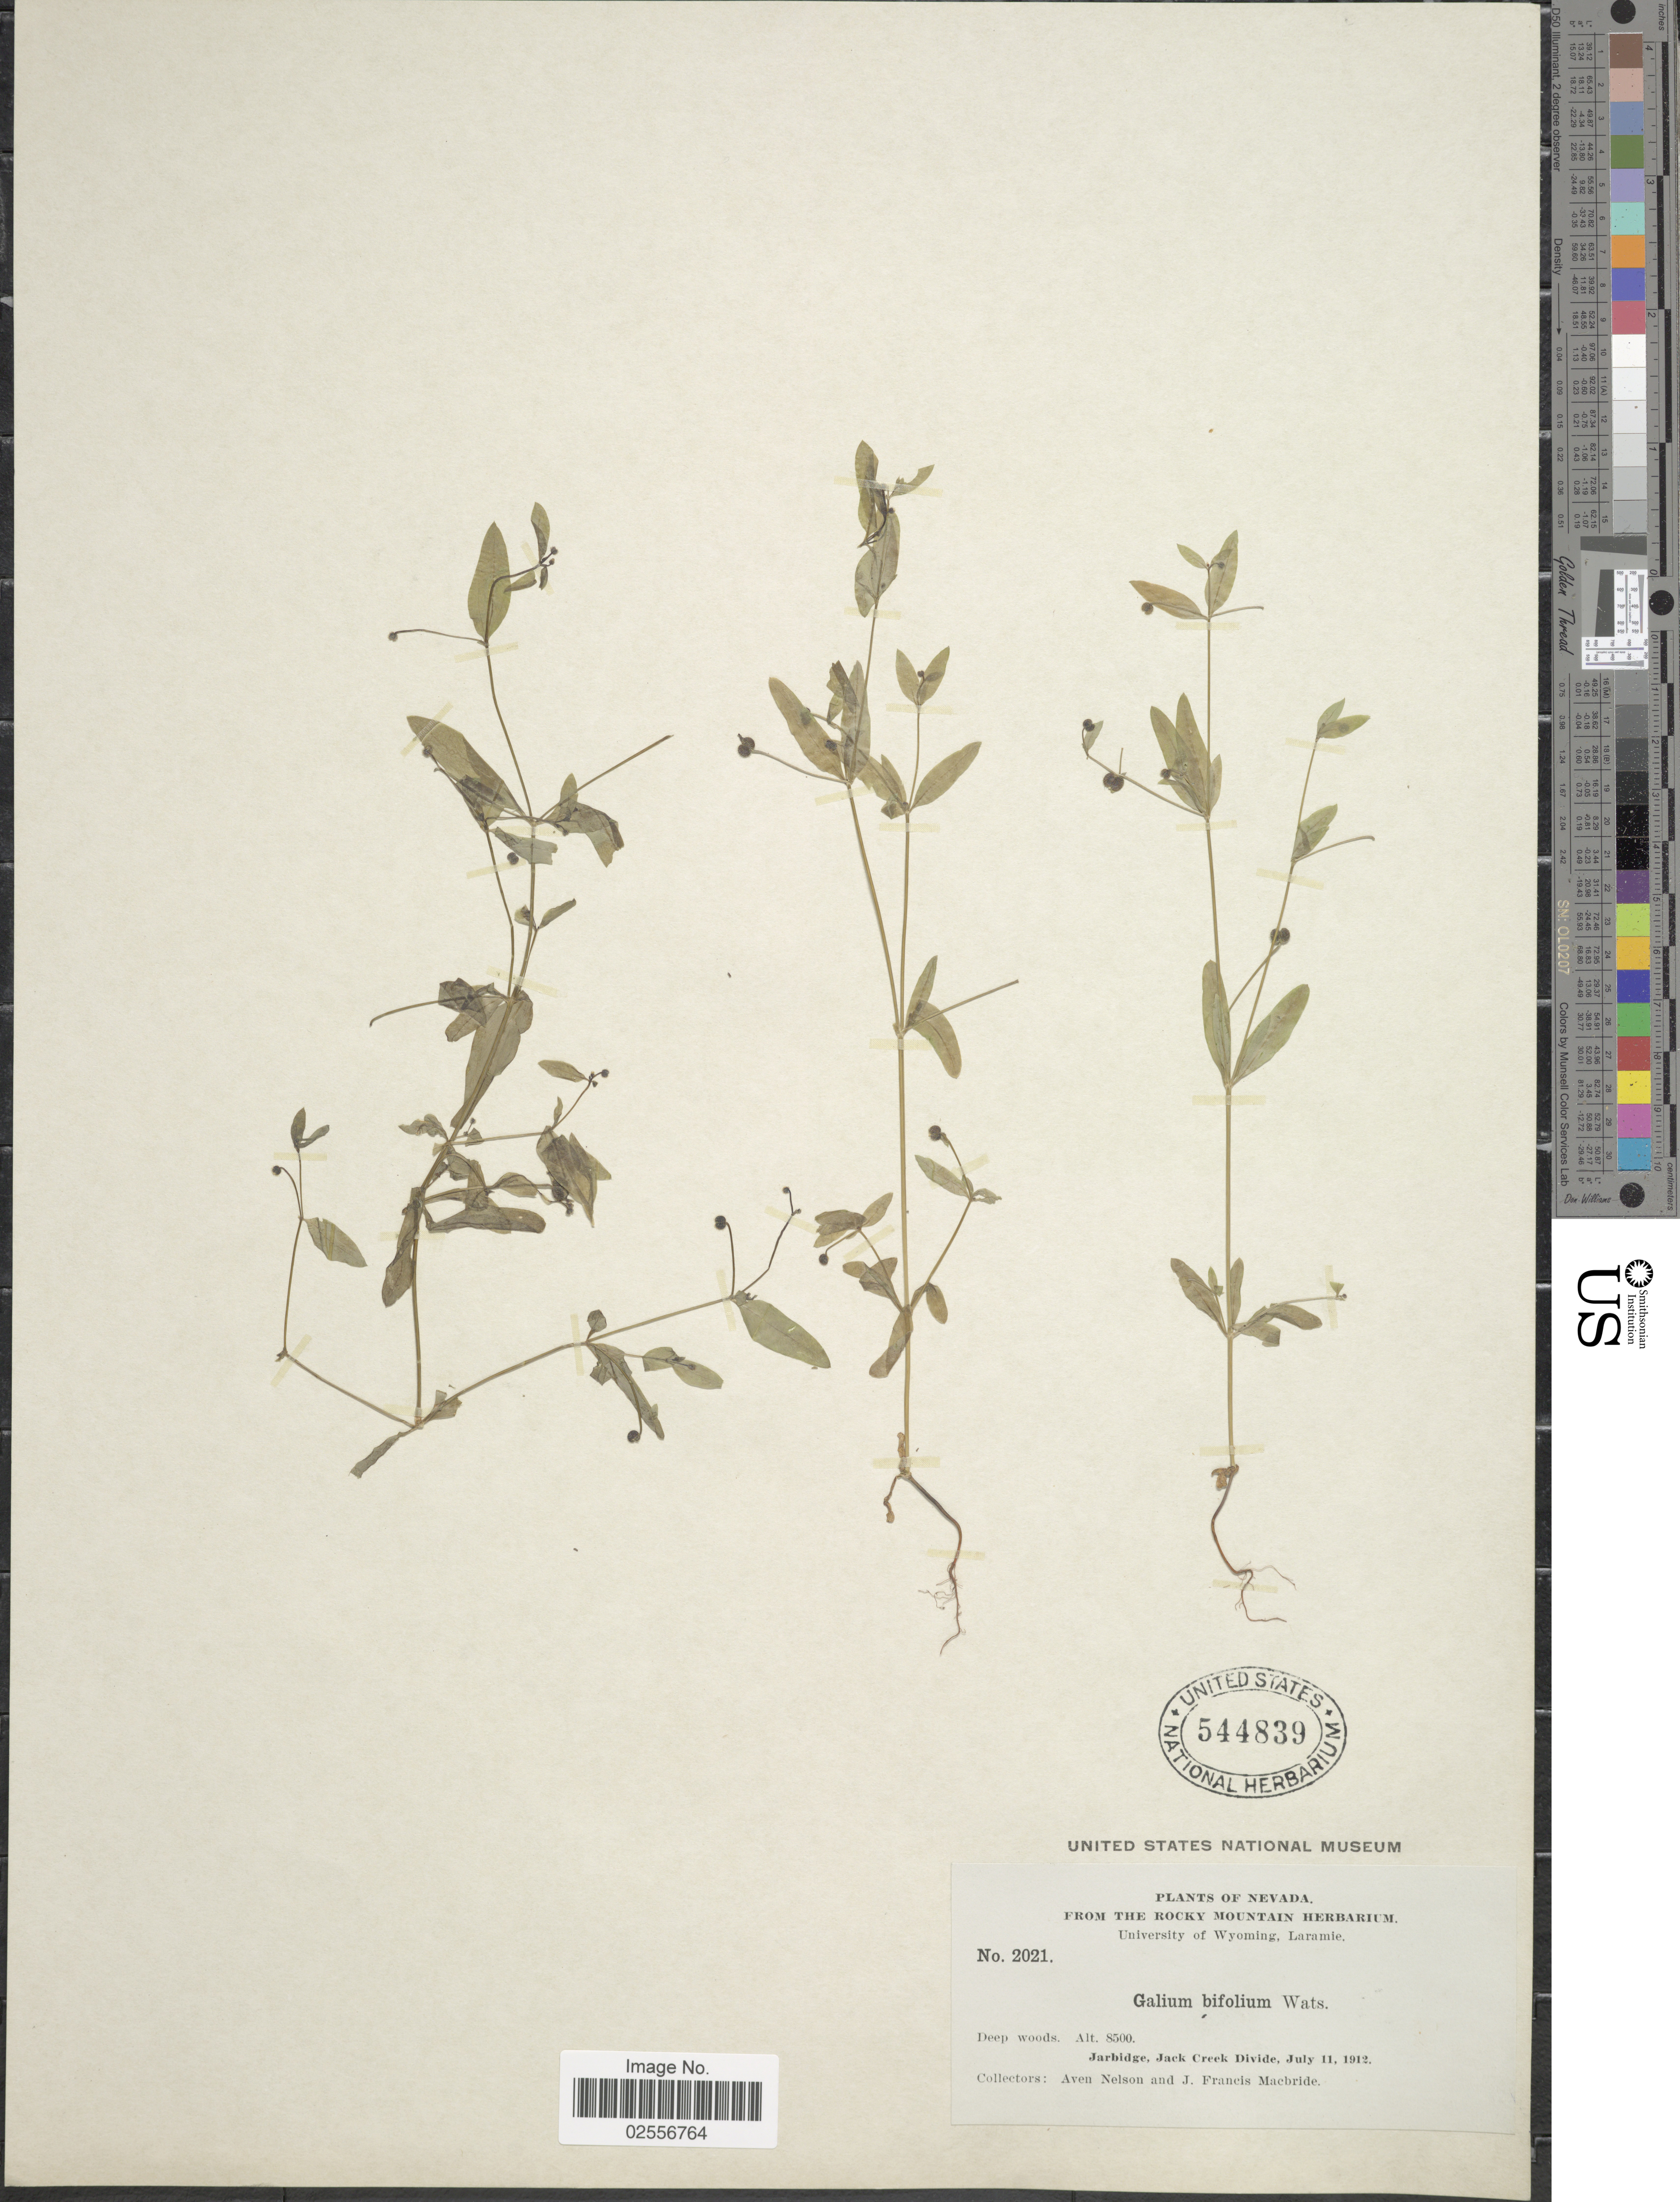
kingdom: Plantae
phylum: Tracheophyta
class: Magnoliopsida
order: Gentianales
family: Rubiaceae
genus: Galium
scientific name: Galium bifolium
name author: S. Watson in C. King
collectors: A. Nelson & J. F. Macbride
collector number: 2021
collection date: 1912-07-11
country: United States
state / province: Nevada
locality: Deep woods. Jarbidge, Jack Creek Divide.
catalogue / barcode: US 544839